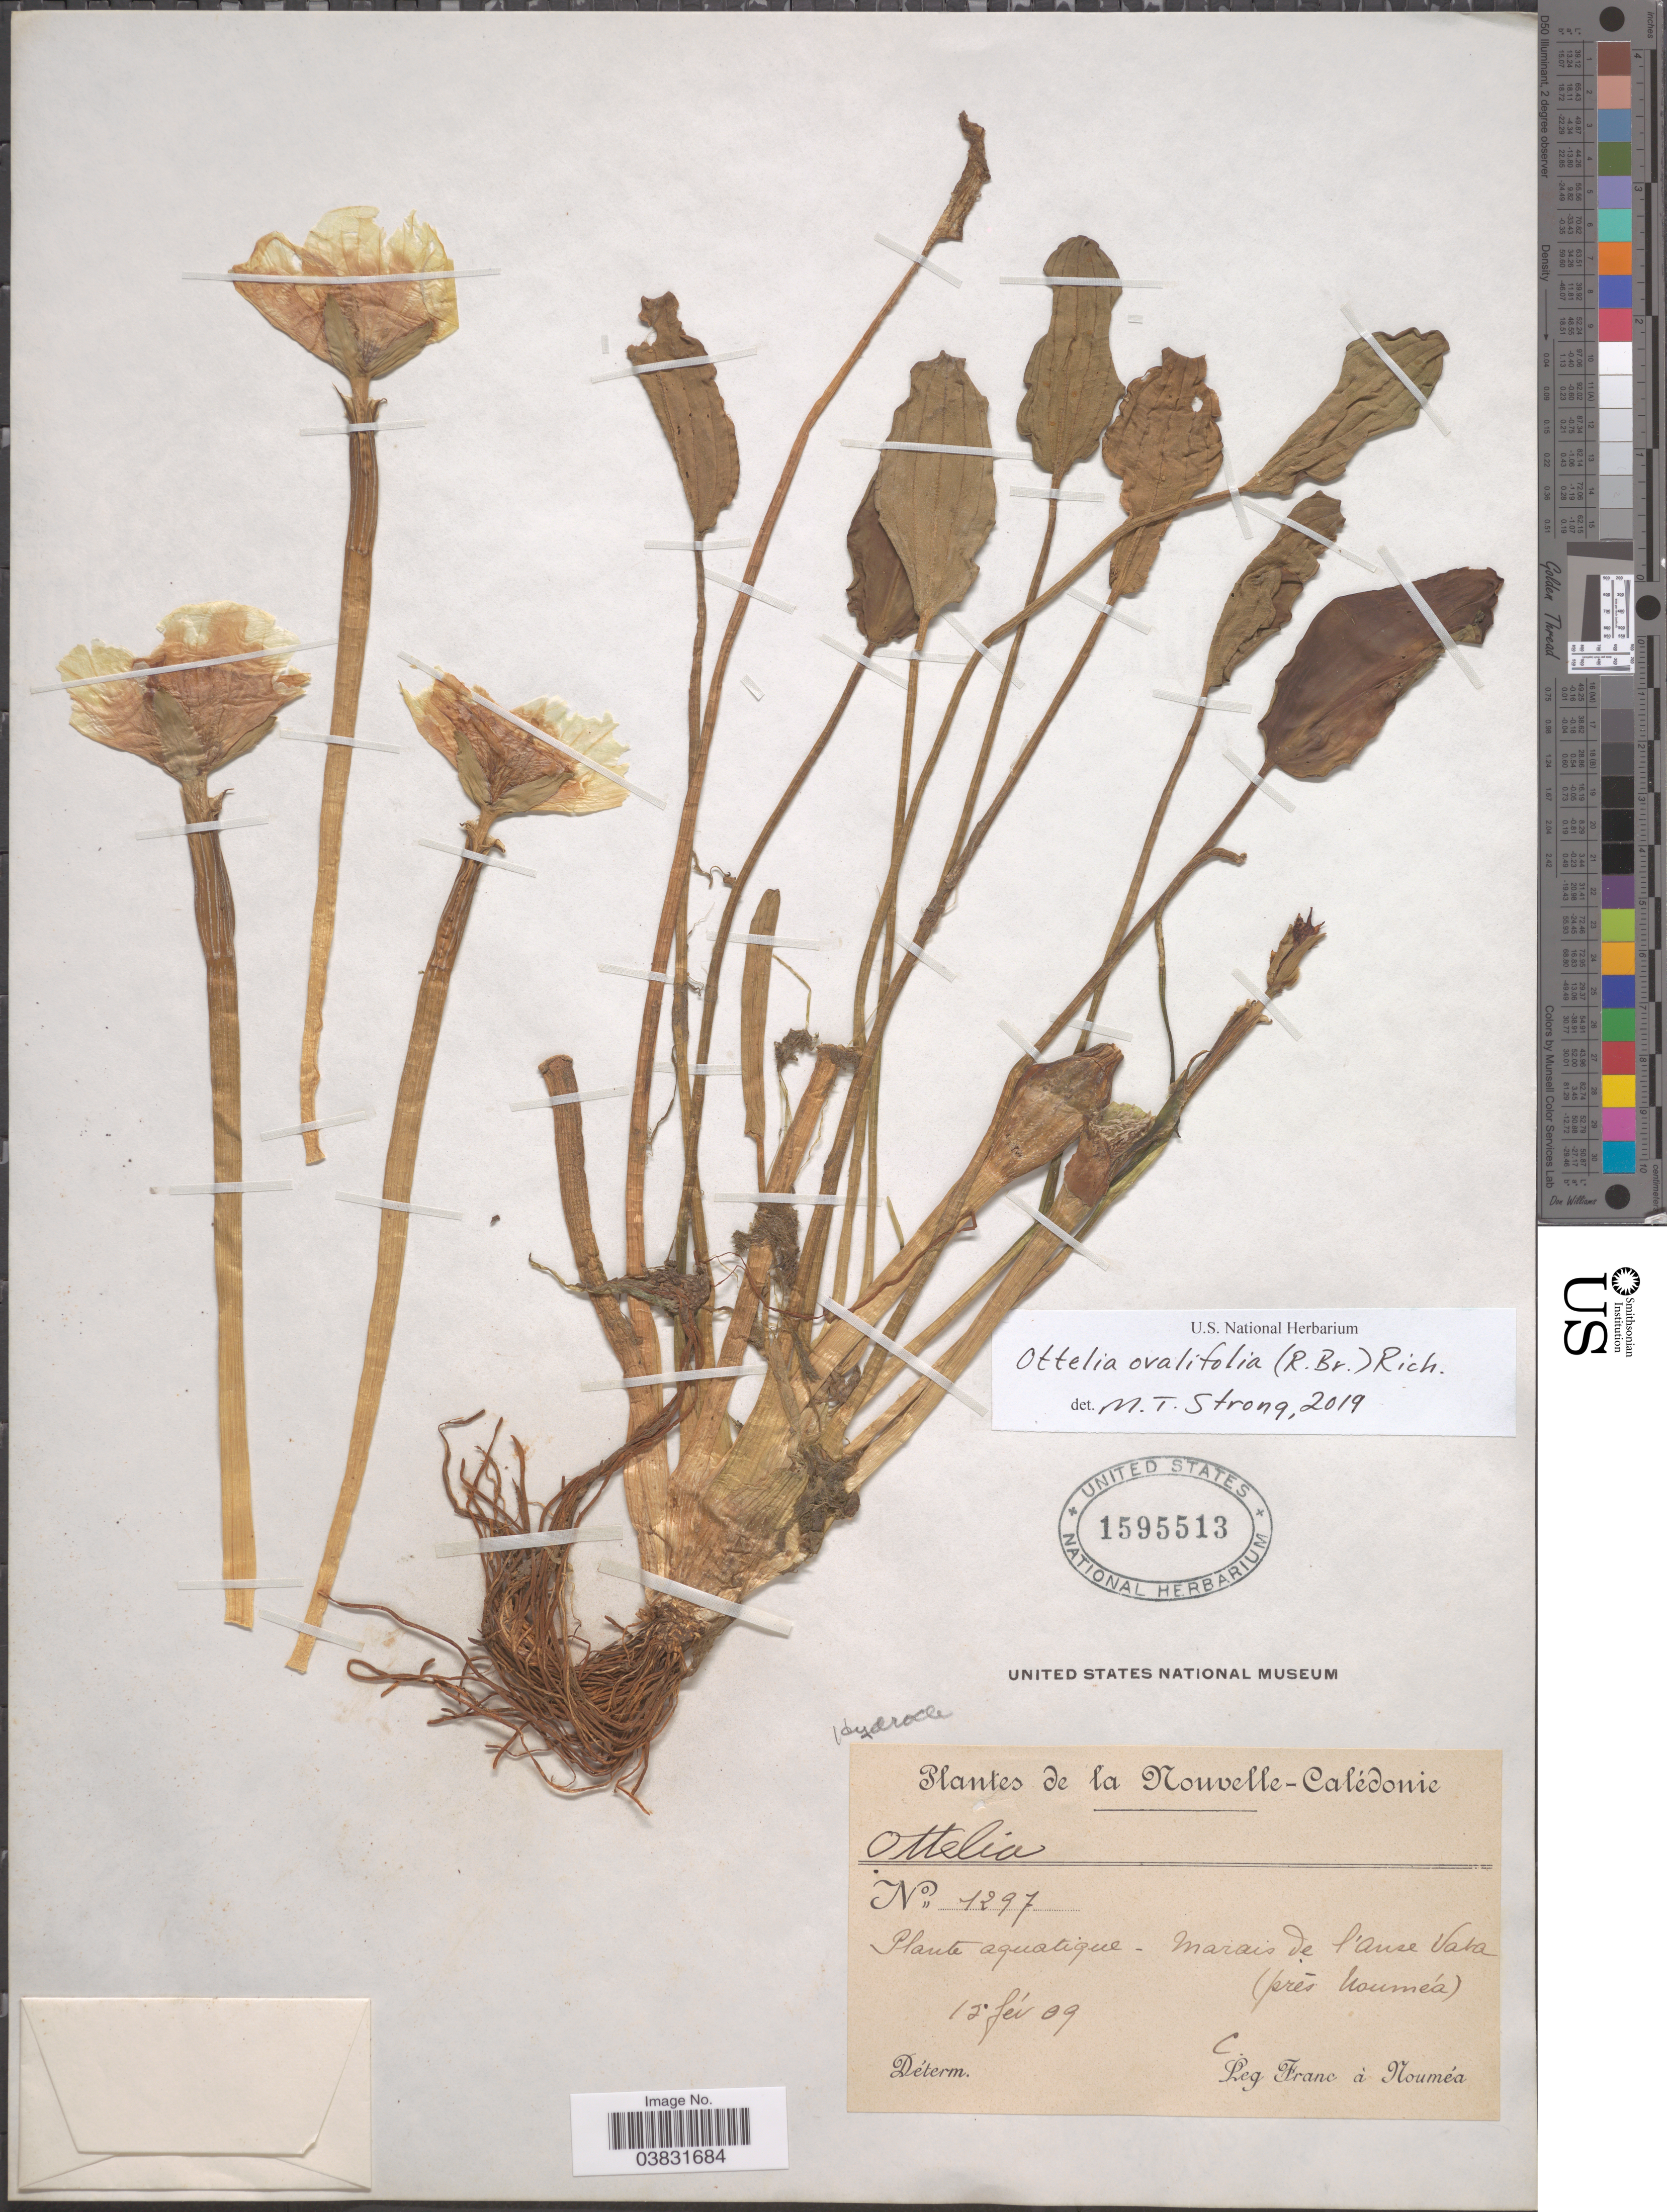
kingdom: Plantae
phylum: Tracheophyta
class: Liliopsida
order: Alismatales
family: Hydrocharitaceae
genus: Ottelia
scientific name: Ottelia ovalifolia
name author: (R. Br.) Rich.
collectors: Franc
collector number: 1297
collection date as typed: Transcribed d/m/y: 12/2/9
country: New Caledonia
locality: Nouvelle-Calédonie. Marais de l'Anse Vata (prés Noumeá).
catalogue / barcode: US 1595513